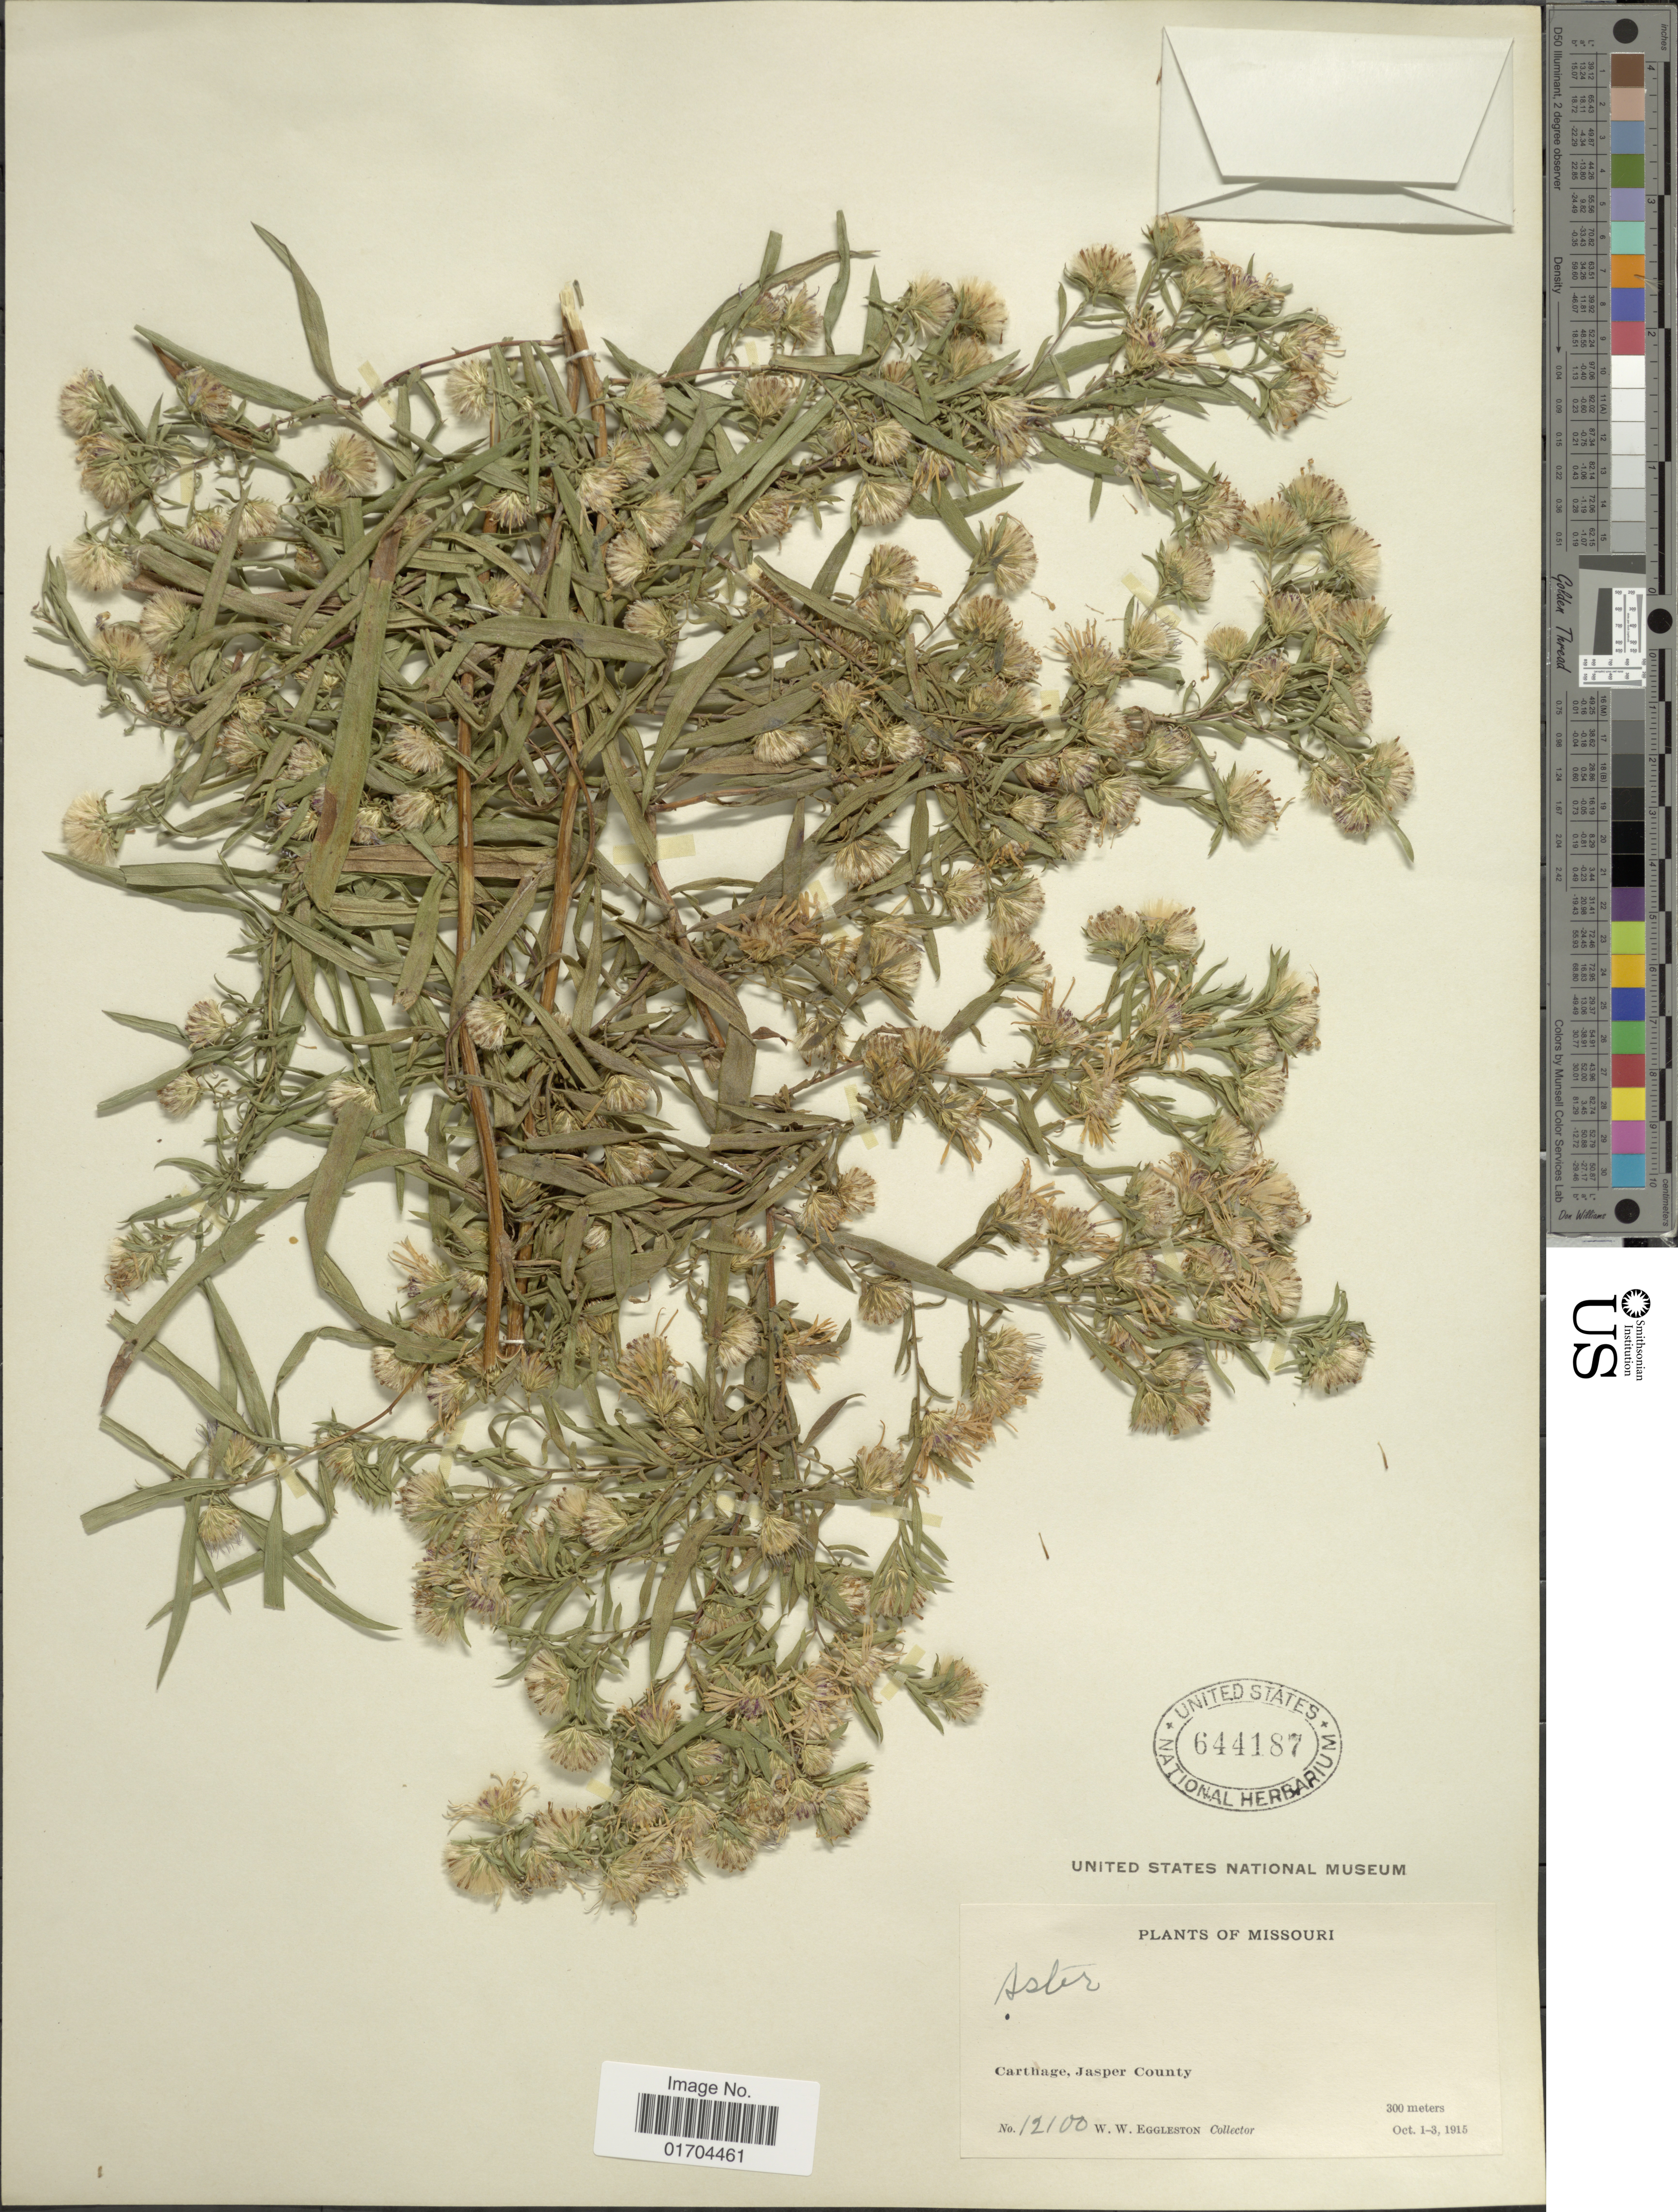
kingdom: Plantae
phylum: Tracheophyta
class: Magnoliopsida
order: Asterales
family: Asteraceae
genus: Symphyotrichum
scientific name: Symphyotrichum sp.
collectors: W. W. Eggleston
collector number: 12100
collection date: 1915-10-01/1915-10-03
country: United States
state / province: Missouri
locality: Carthage, Jasper County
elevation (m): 300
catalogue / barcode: US 644187